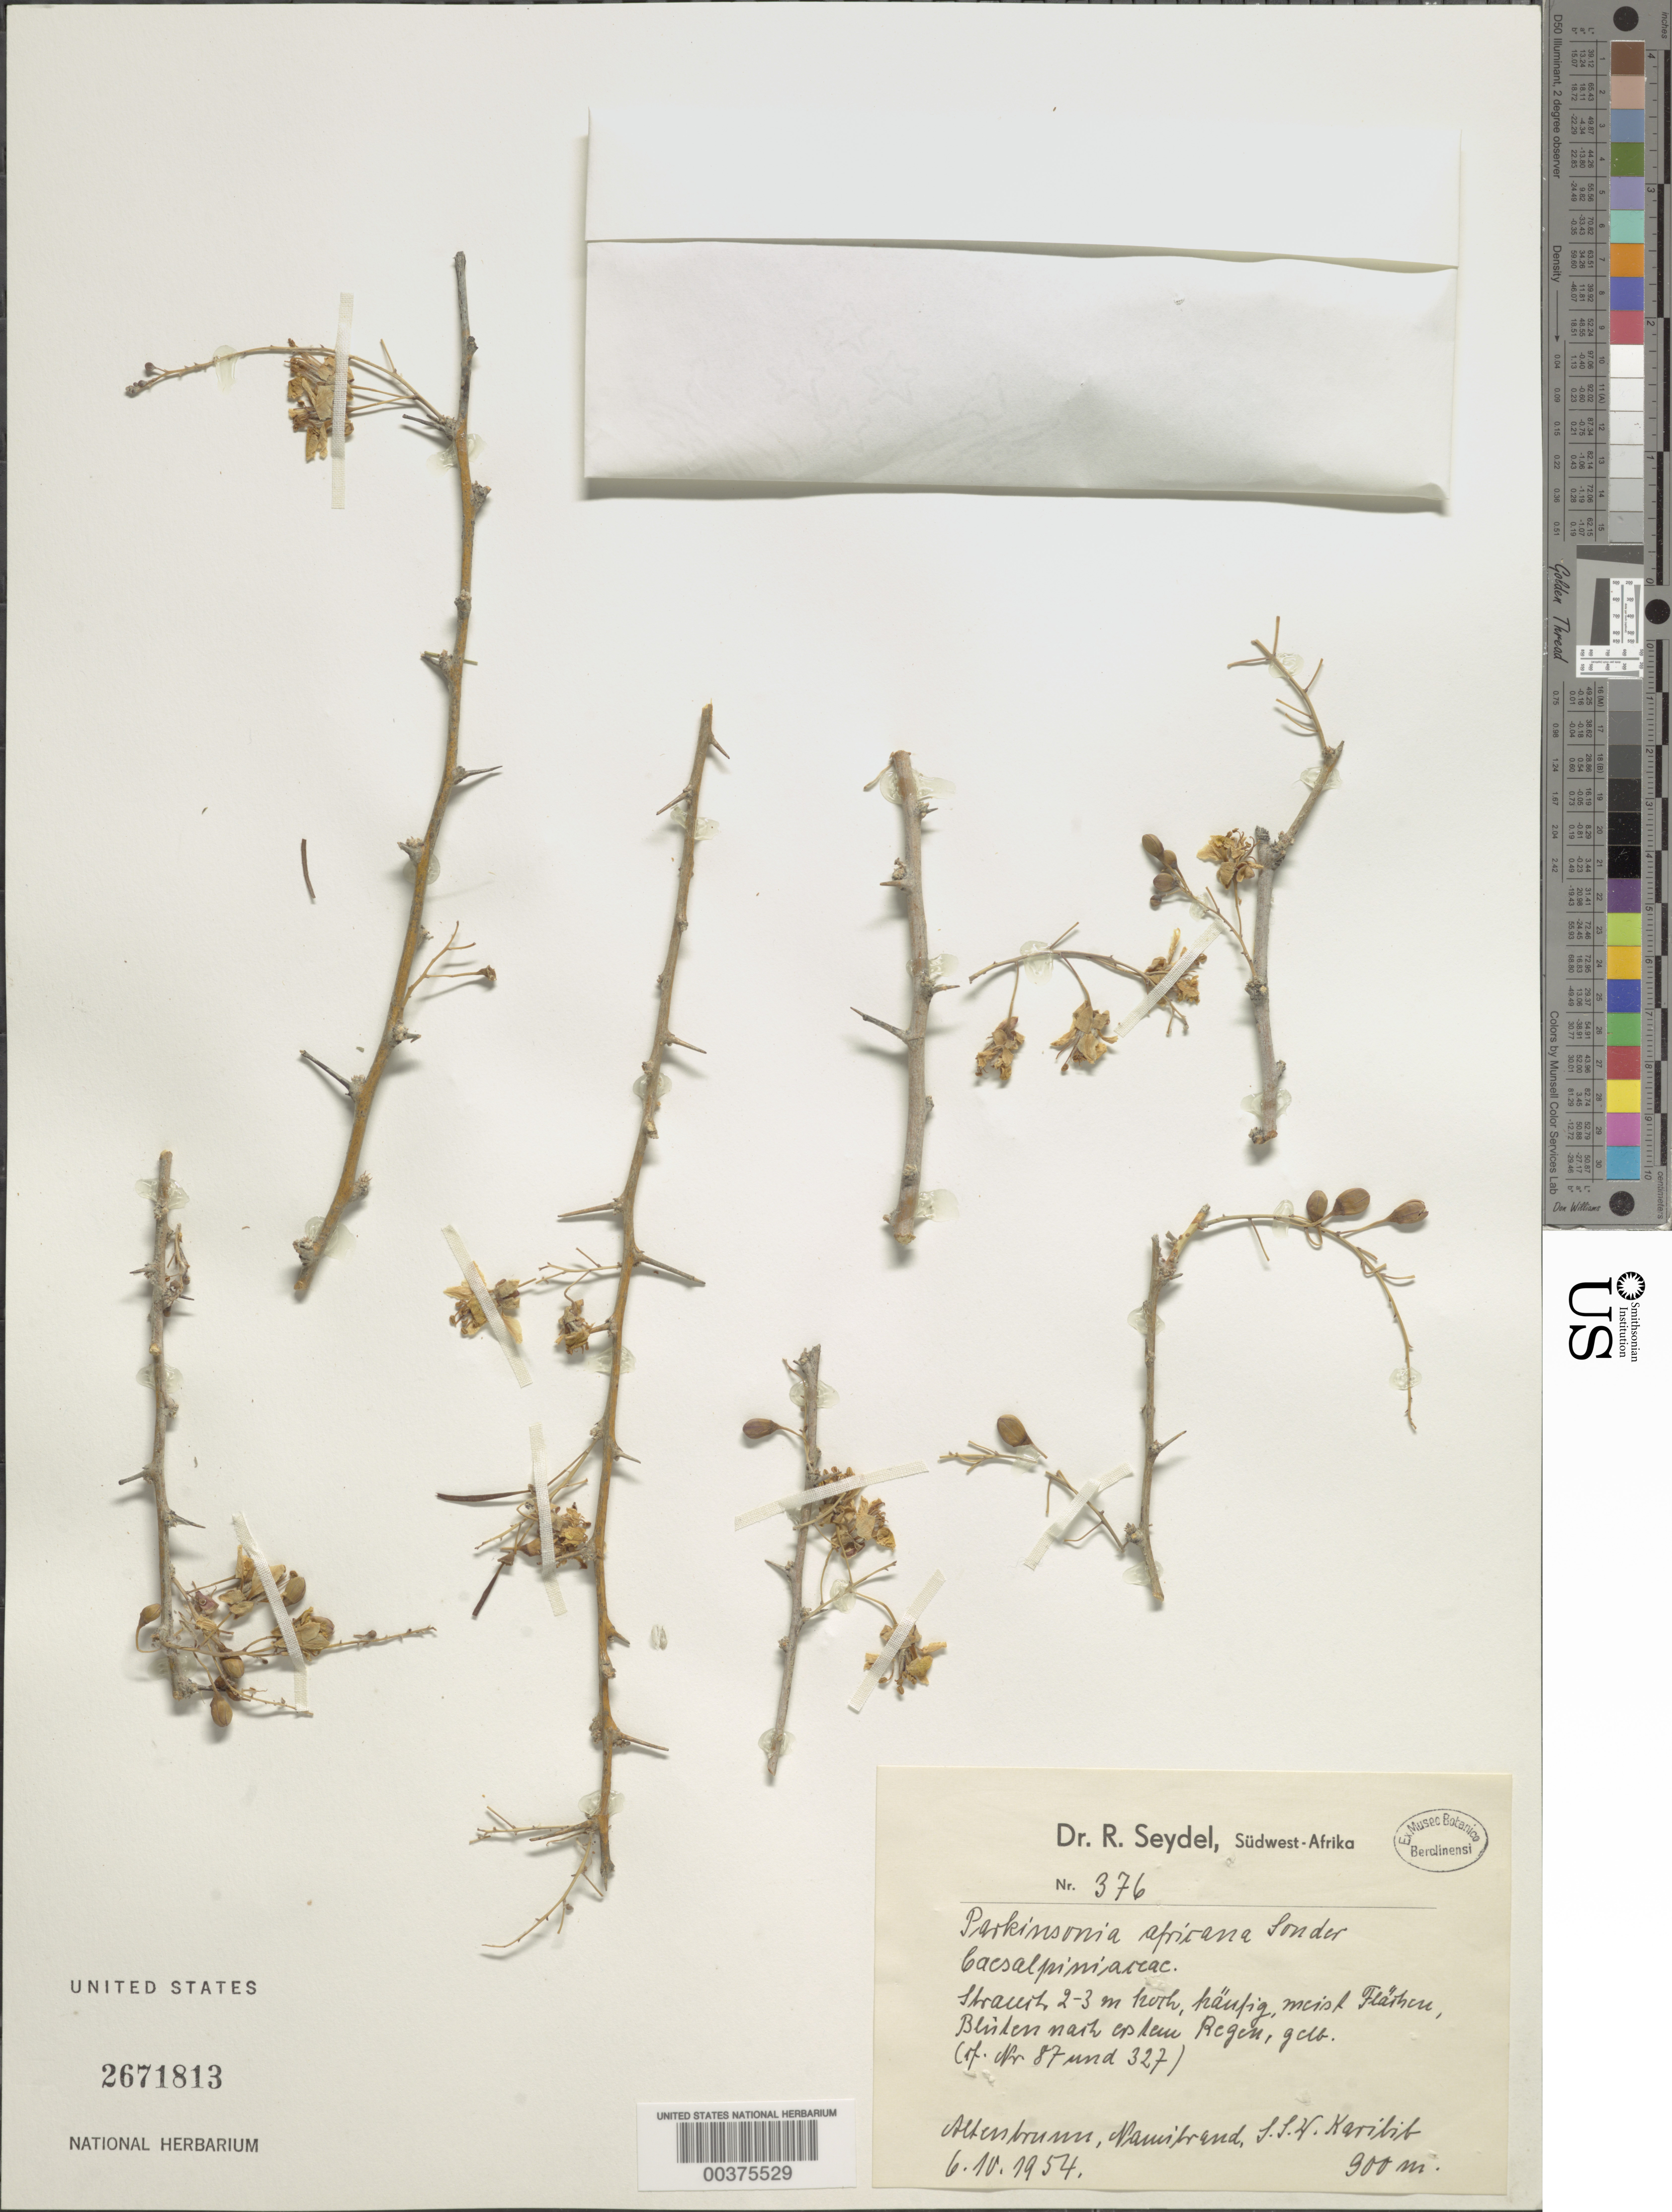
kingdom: Plantae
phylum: Tracheophyta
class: Magnoliopsida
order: Fabales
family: Fabaceae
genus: Parkinsonia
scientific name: Parkinsonia africana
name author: Sond.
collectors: R. Seydel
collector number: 376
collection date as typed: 06 Oct 1954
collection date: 1954-10-06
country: Namibia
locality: Allenbrum, namibrand, s.s.h. karibib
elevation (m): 900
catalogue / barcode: US 2671813